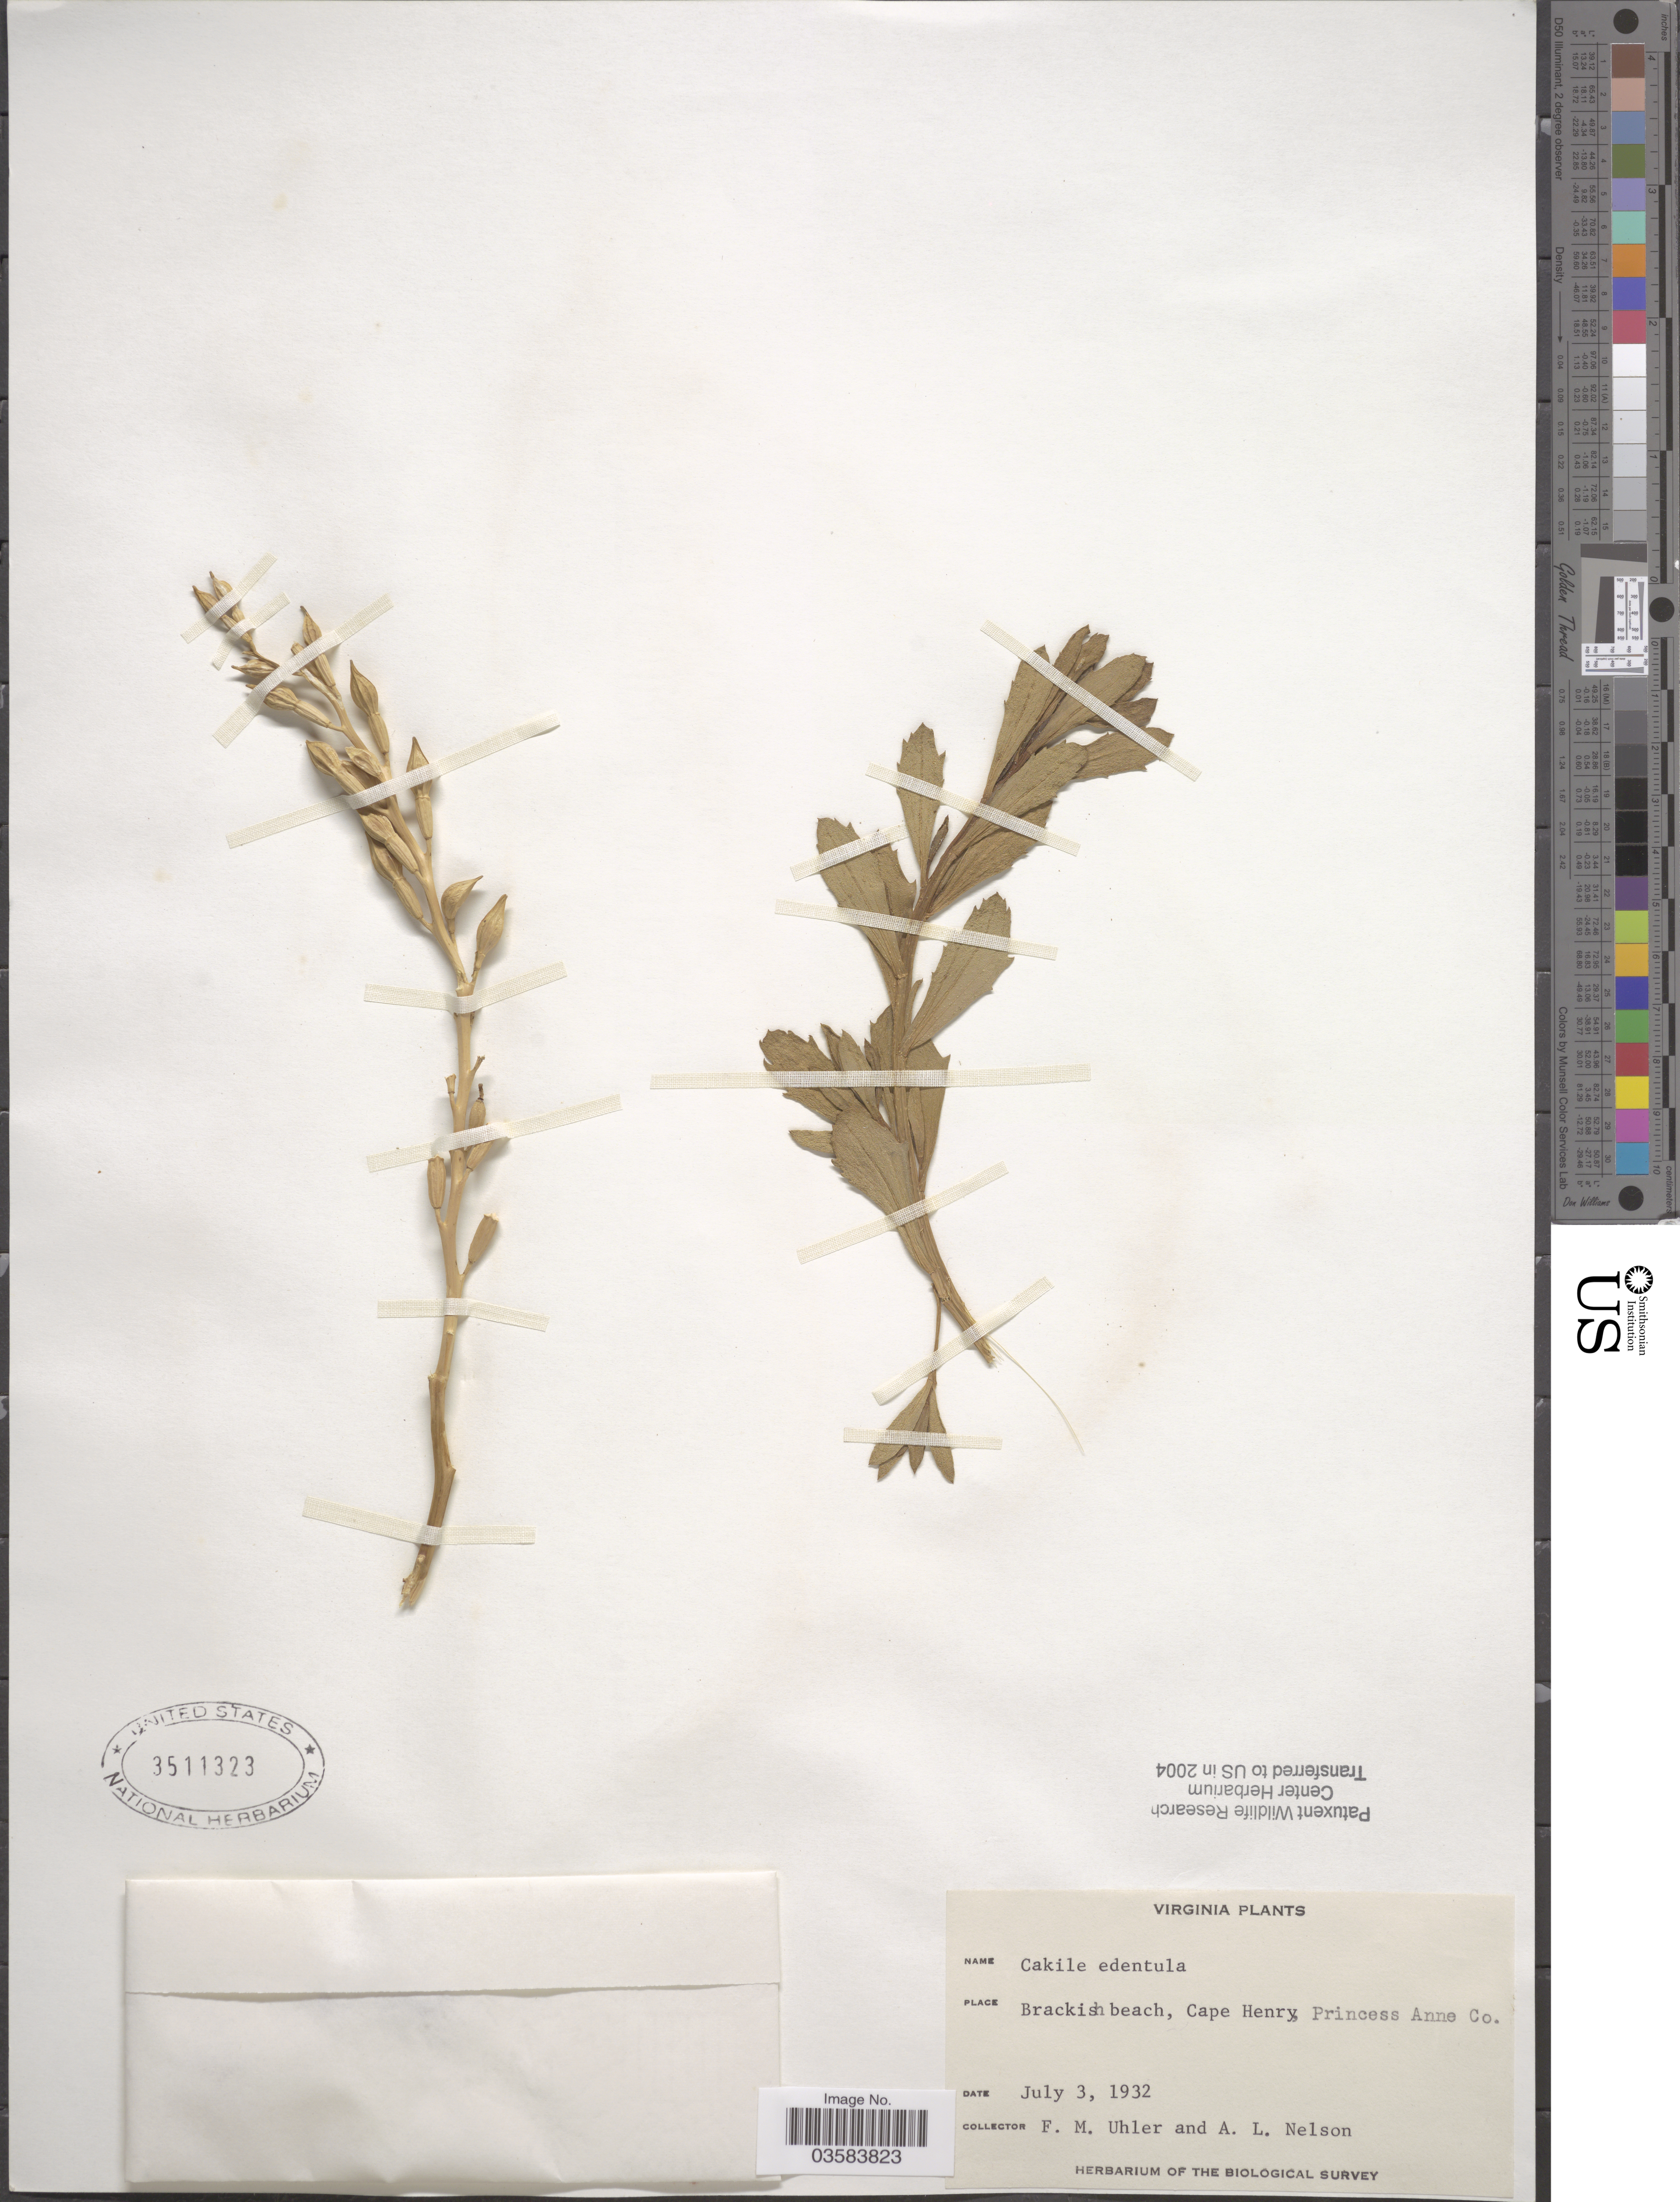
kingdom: Plantae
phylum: Tracheophyta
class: Magnoliopsida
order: Brassicales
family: Brassicaceae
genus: Cakile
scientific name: Cakile edentula var. edentula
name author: (Bigelow) Hook.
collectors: F. M. Uhler & A. L. Nelson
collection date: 1932-07-03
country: United States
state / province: Virginia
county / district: City of Virginia Beach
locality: Brackish beach, Cape Henry, (Princess Anne Co. = historic county)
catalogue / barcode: US 3511323